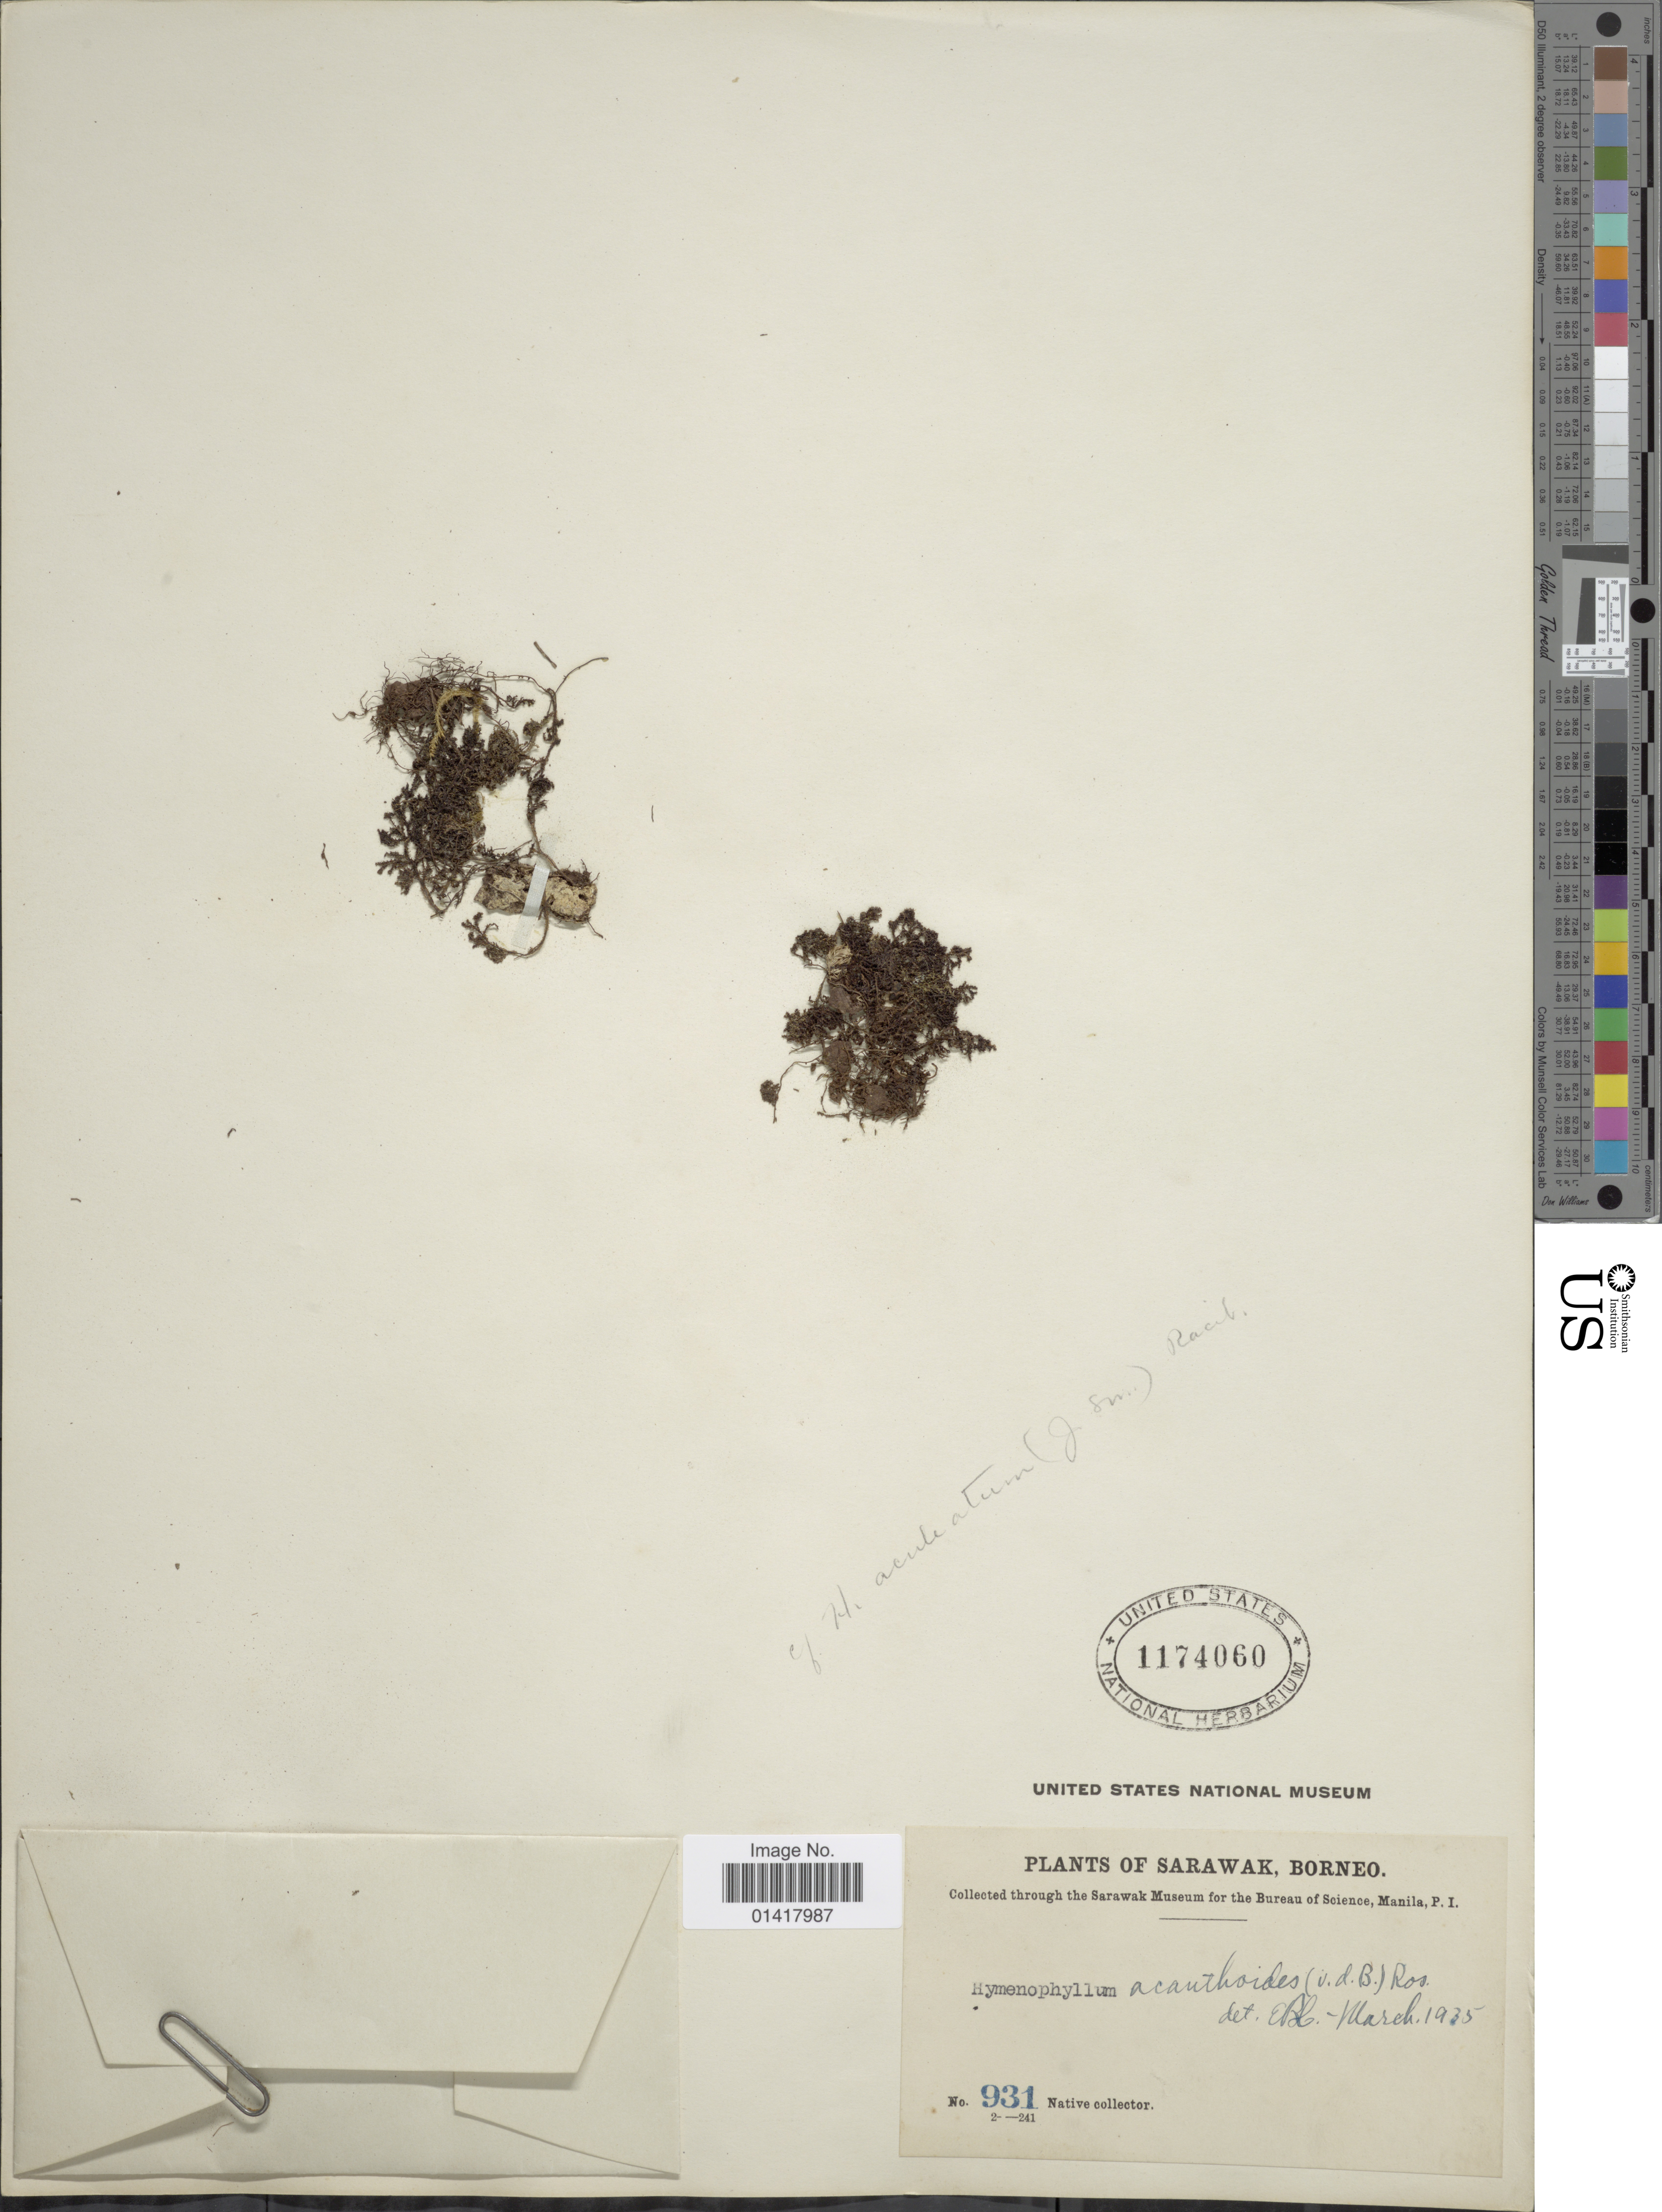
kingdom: Plantae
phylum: Tracheophyta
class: Polypodiopsida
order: Hymenophyllales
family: Hymenophyllaceae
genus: Hymenophyllum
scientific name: Hymenophyllum acanthoides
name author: (Bosch) Rosenst.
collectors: Native collector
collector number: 931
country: Malaysia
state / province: Sarawak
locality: Borneo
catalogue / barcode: US 1174060